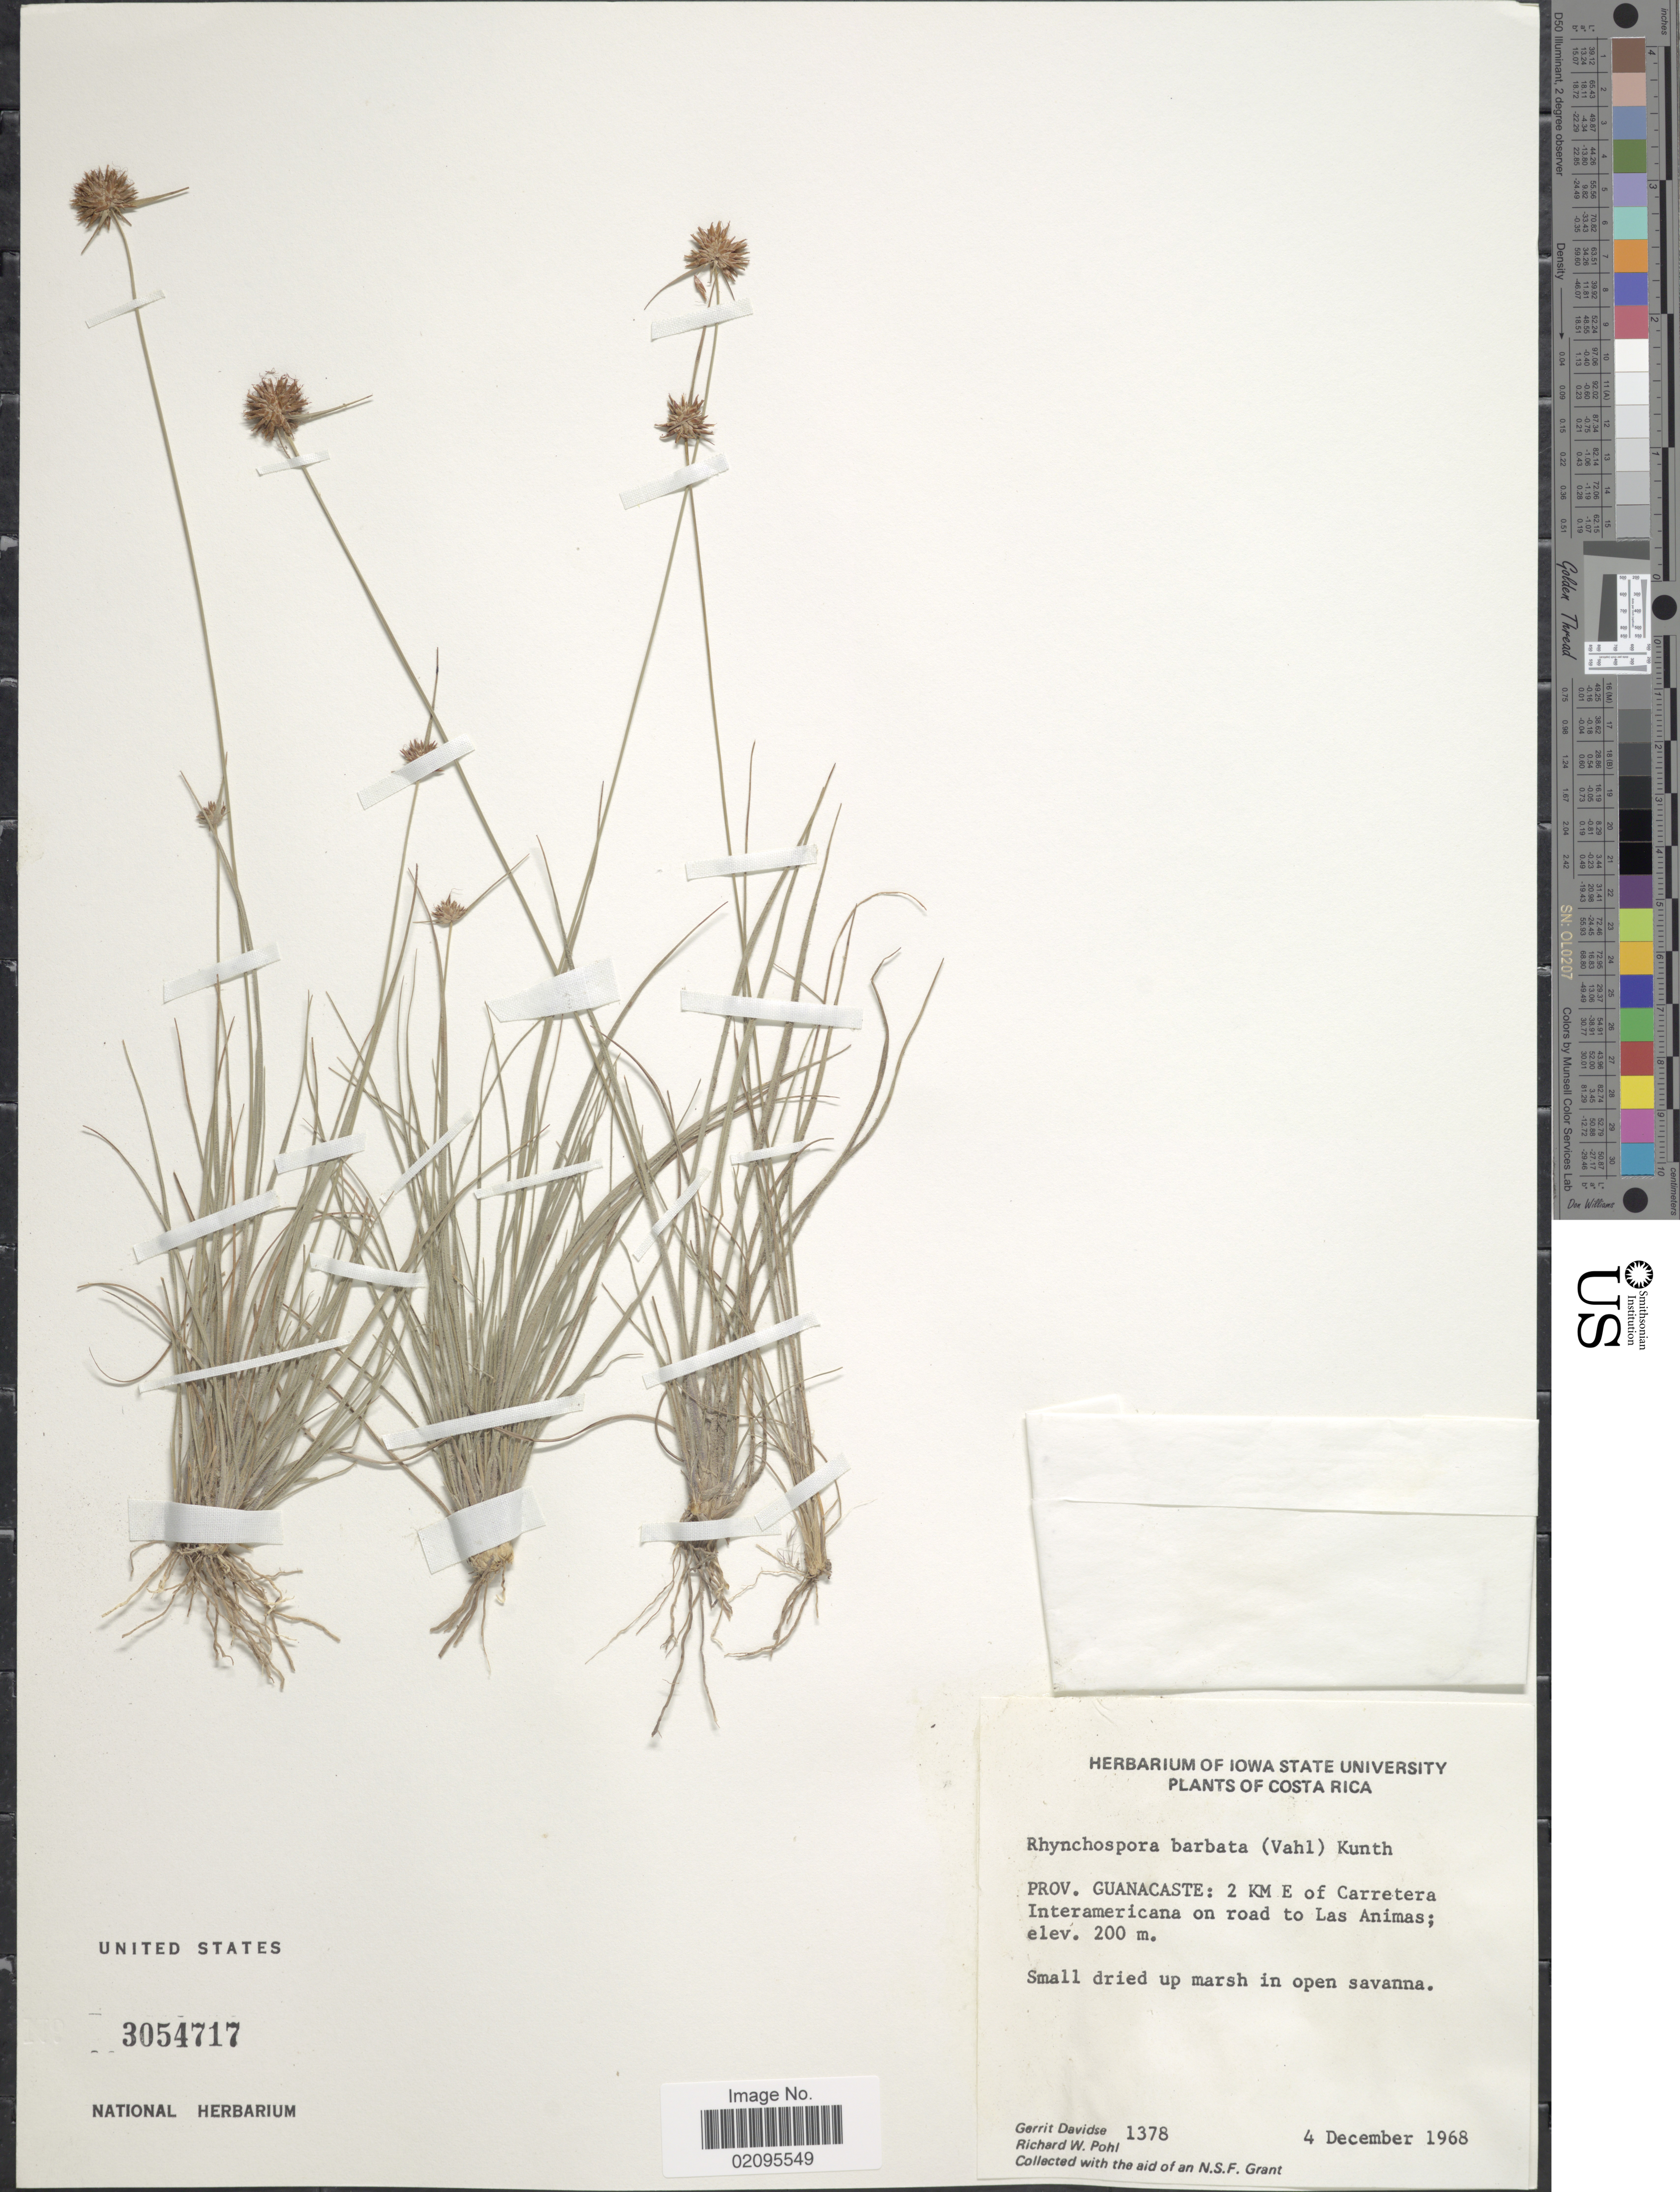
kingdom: Plantae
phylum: Tracheophyta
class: Liliopsida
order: Poales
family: Cyperaceae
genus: Rhynchospora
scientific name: Rhynchospora barbata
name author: (Vahl) Kunth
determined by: Alves, K.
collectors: G. Davidse & R. W. Pohl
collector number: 1378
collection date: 1968-12-04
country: Costa Rica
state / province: Guanacaste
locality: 2 KM E of Carretera Interamericana on road to Las Animas.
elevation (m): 200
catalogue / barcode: US 3054717